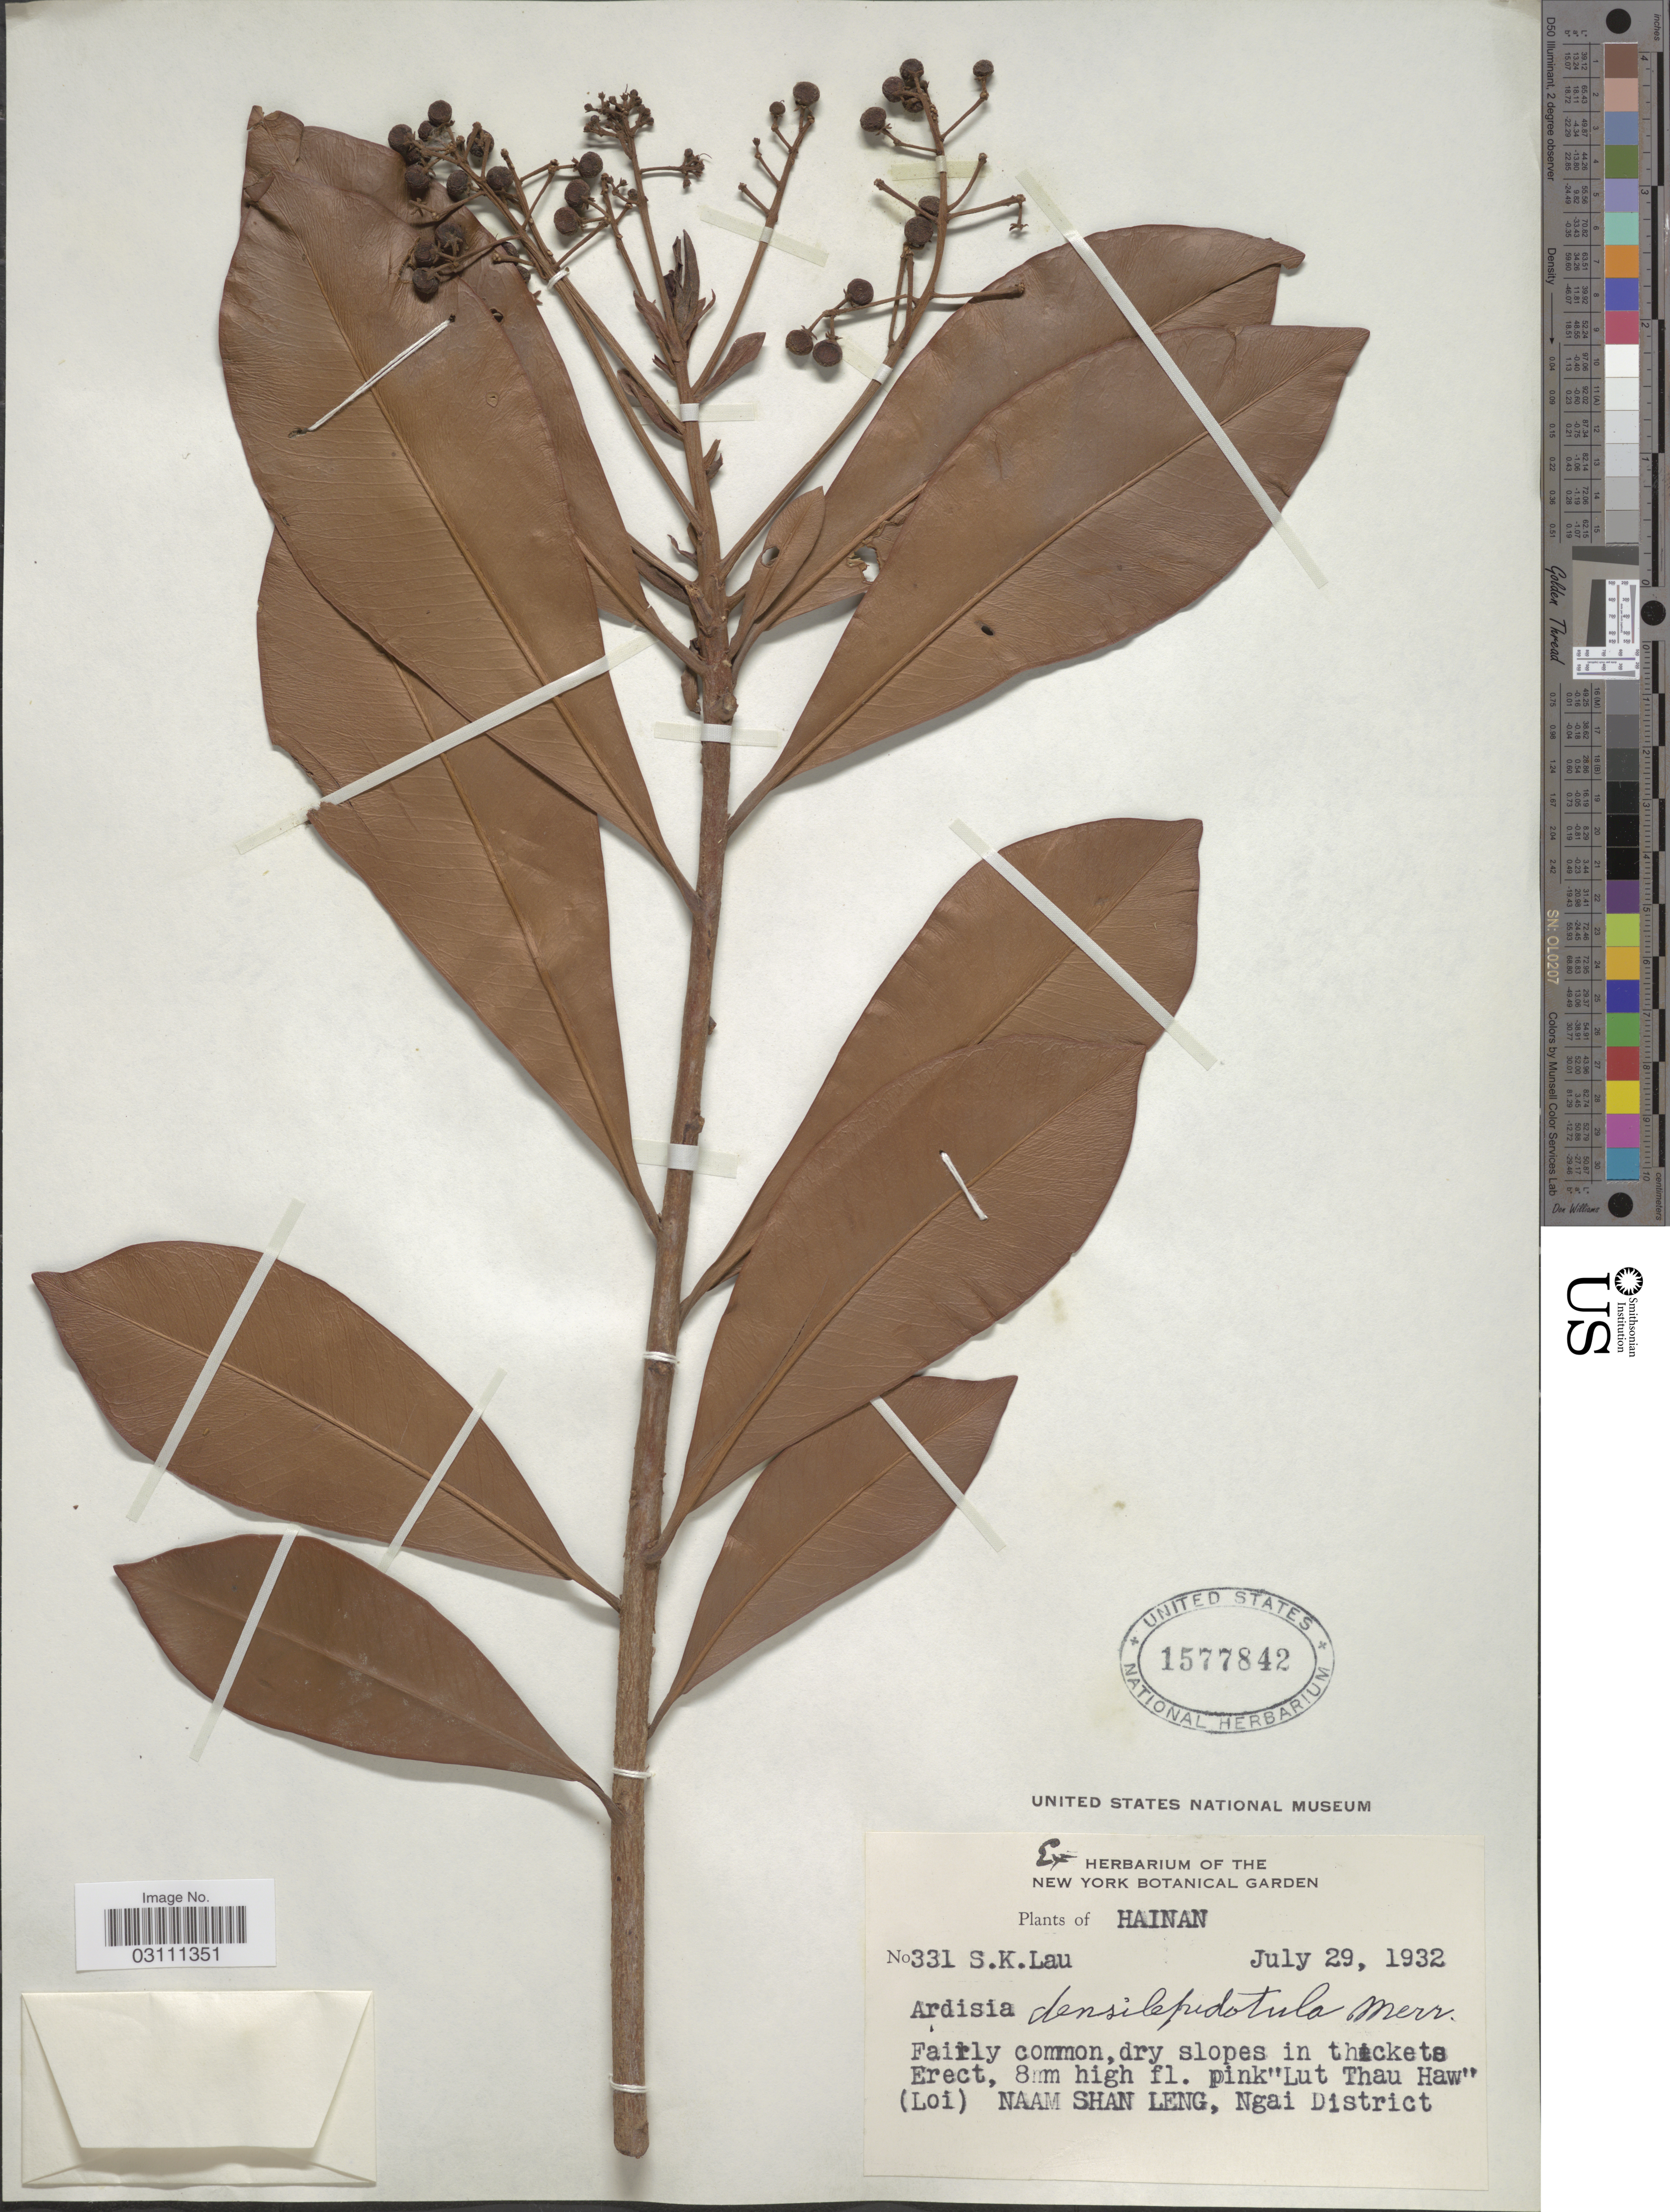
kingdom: Plantae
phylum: Tracheophyta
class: Magnoliopsida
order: Ericales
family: Primulaceae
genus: Ardisia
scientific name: Ardisia densilepidotula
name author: Merr.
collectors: S. K. Lau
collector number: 331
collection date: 1932-07-29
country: China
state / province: Hainan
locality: Lut Thau Haw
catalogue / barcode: US 1577842